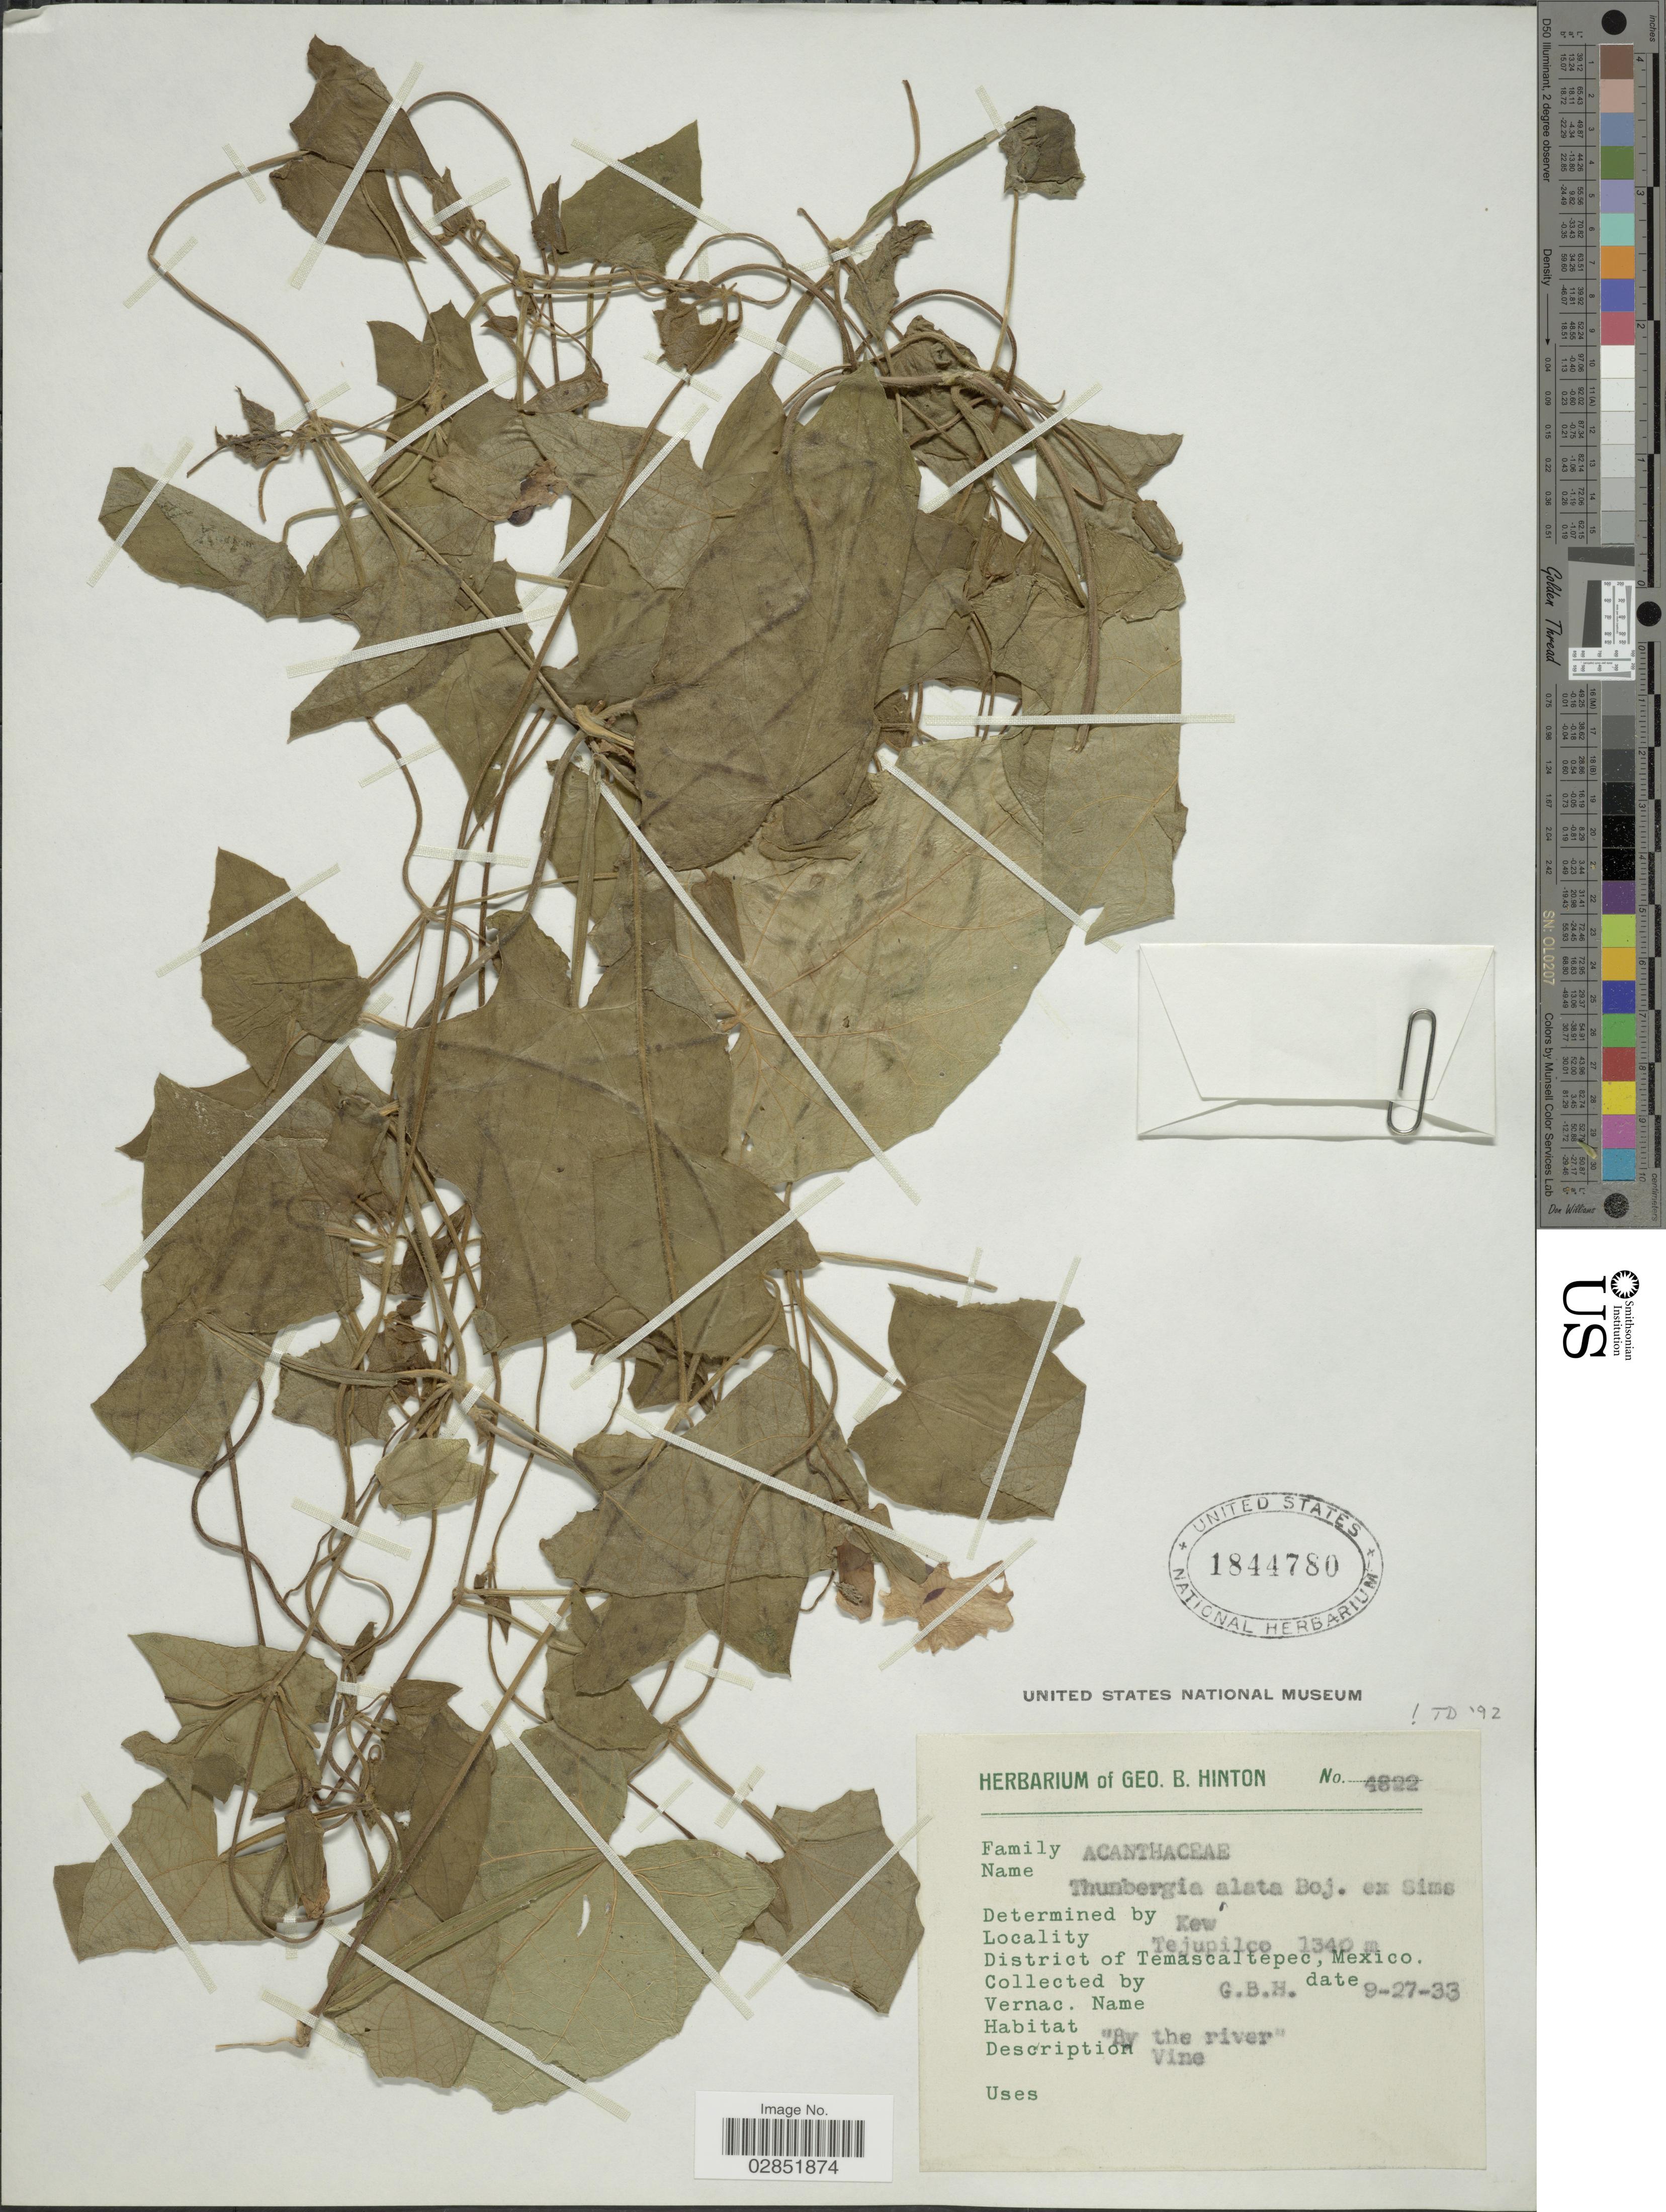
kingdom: Plantae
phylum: Tracheophyta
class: Magnoliopsida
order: Lamiales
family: Acanthaceae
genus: Thunbergia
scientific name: Thunbergia alata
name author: Bojer ex Sims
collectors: G. B. Hinton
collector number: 4822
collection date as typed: Transcribed d/m/y: 27/9/33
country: Mexico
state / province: México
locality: Tejupilco, District of Temascaltepec.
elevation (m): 1340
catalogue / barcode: US 1844780